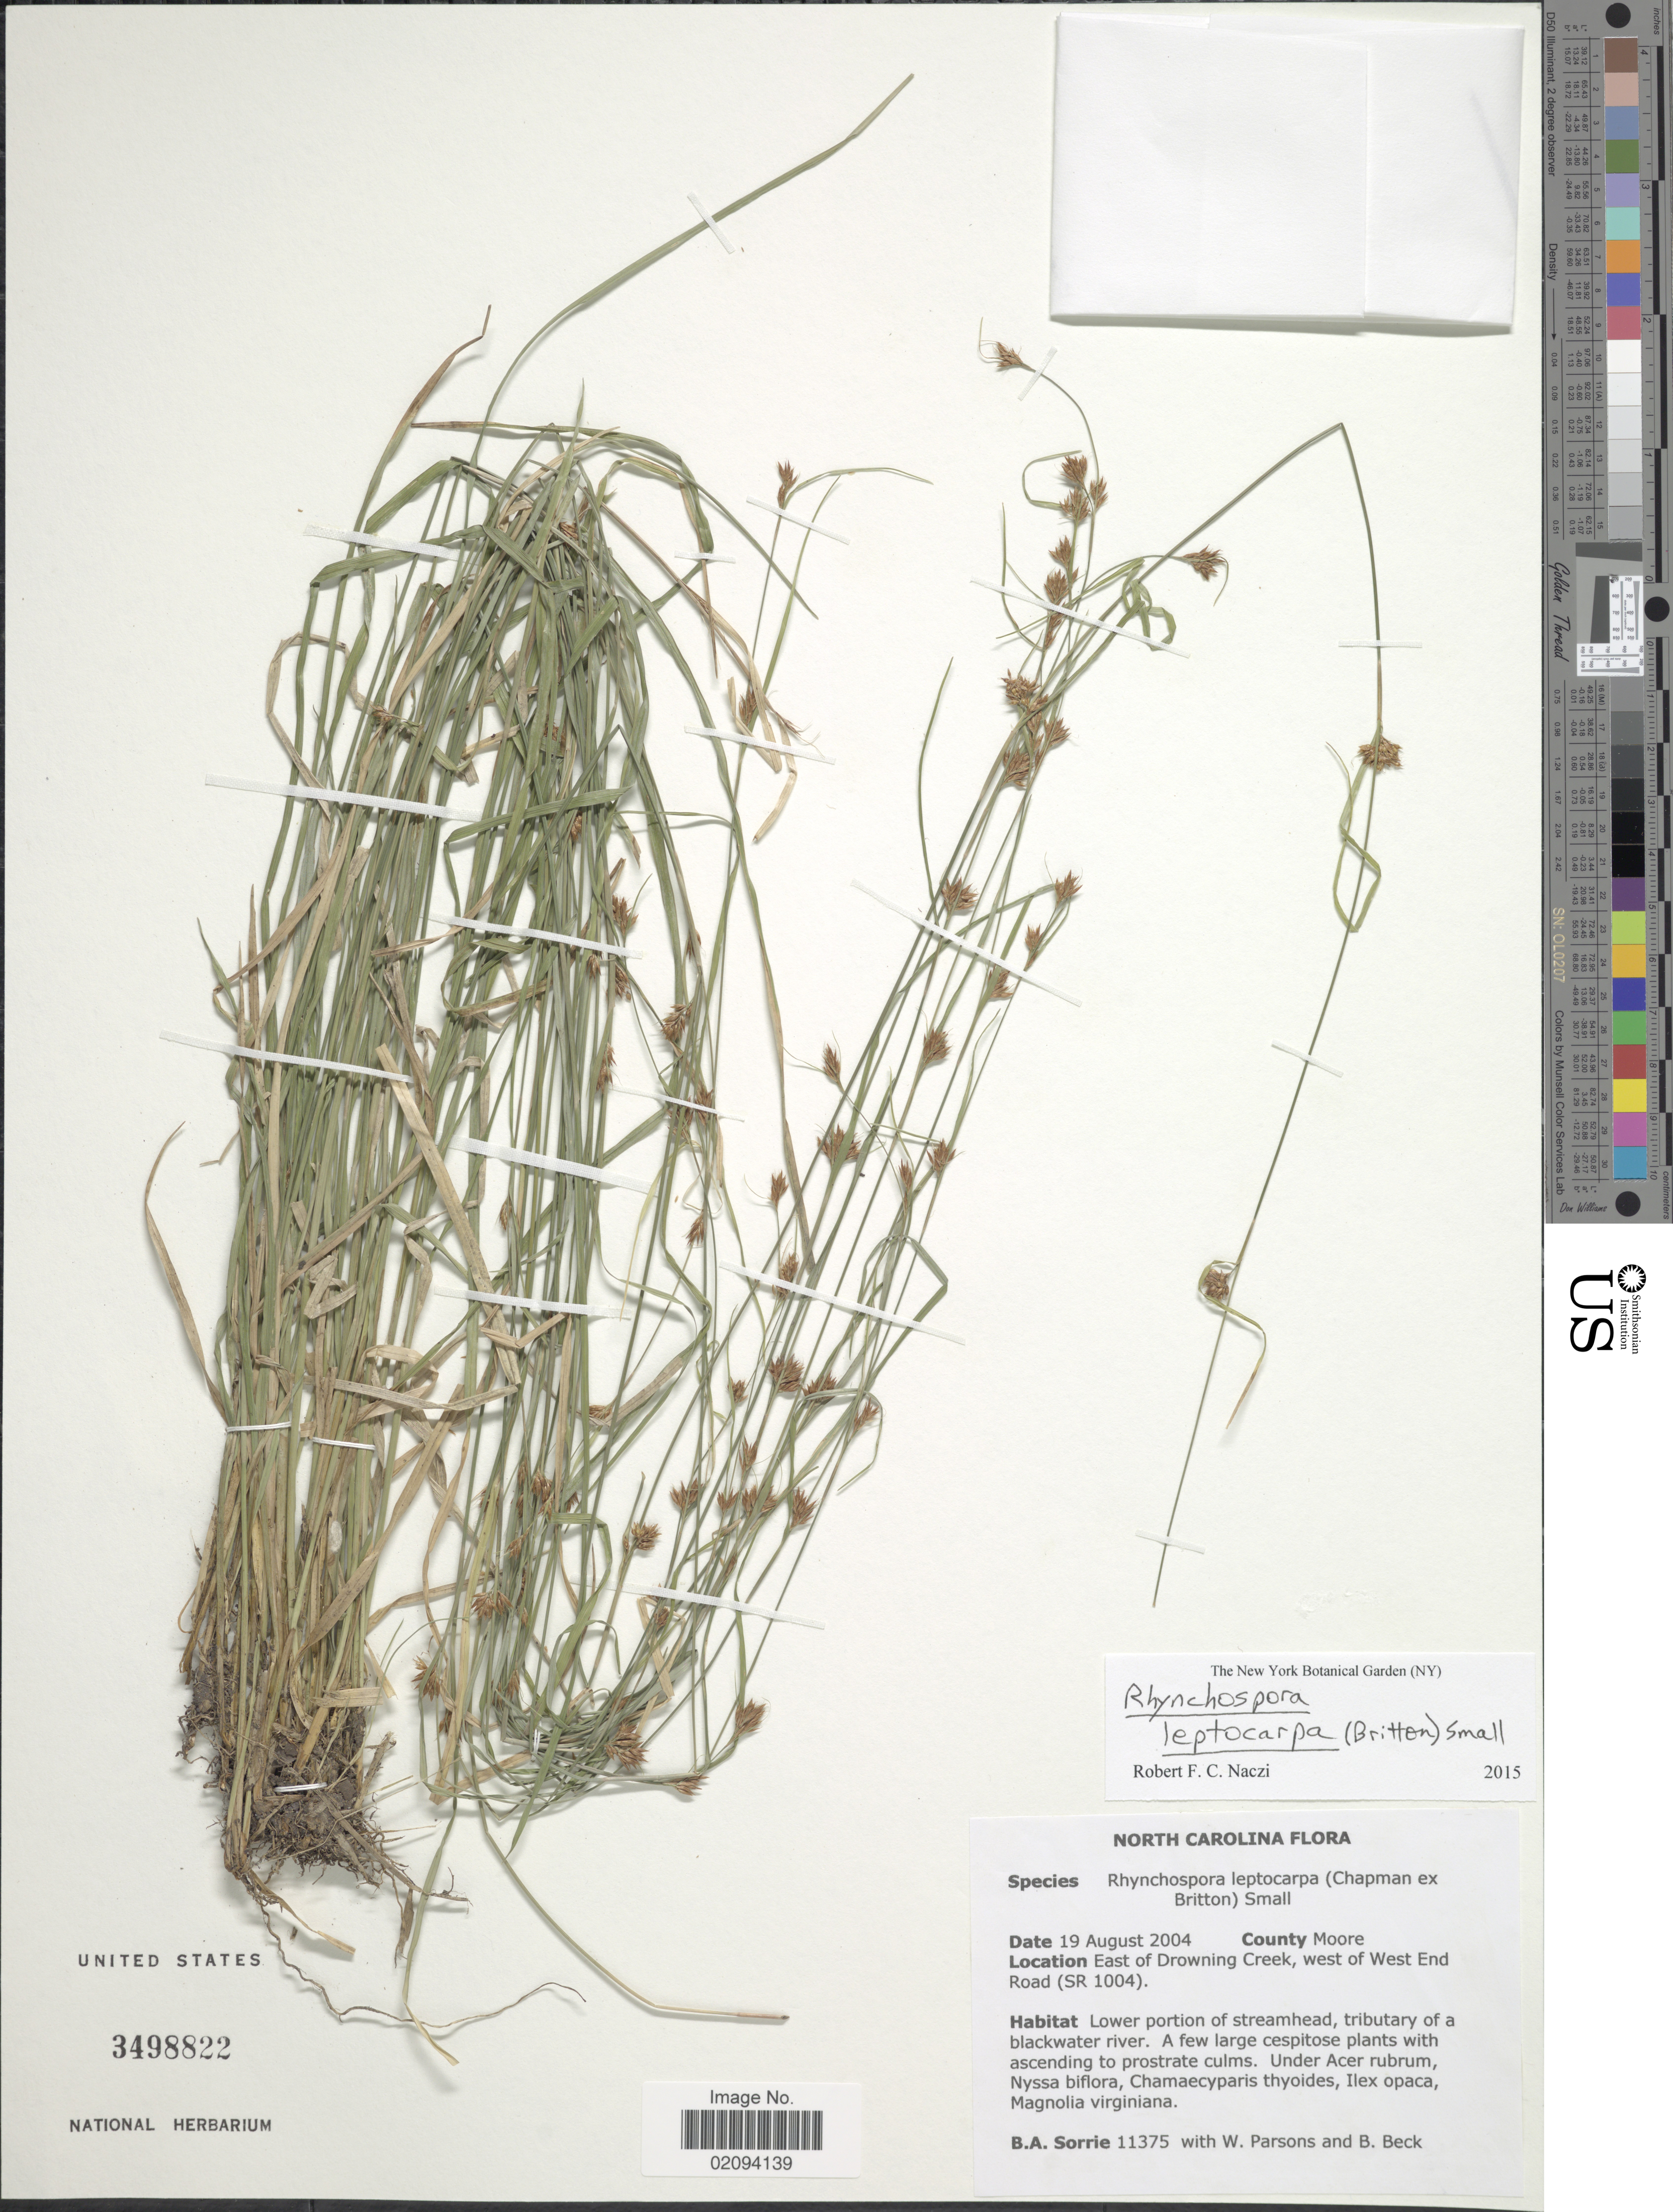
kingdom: Plantae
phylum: Tracheophyta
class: Liliopsida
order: Poales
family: Cyperaceae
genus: Rhynchospora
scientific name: Rhynchospora leptocarpa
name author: (Chapm. ex Britton) Small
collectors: B. Sorrie, W. Parsons & B. Beck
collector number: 11375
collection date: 2004-08-19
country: United States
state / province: North Carolina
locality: County Moore. East of Drowning Creek, west of West End Road (SR 1004)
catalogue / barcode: US 3498822